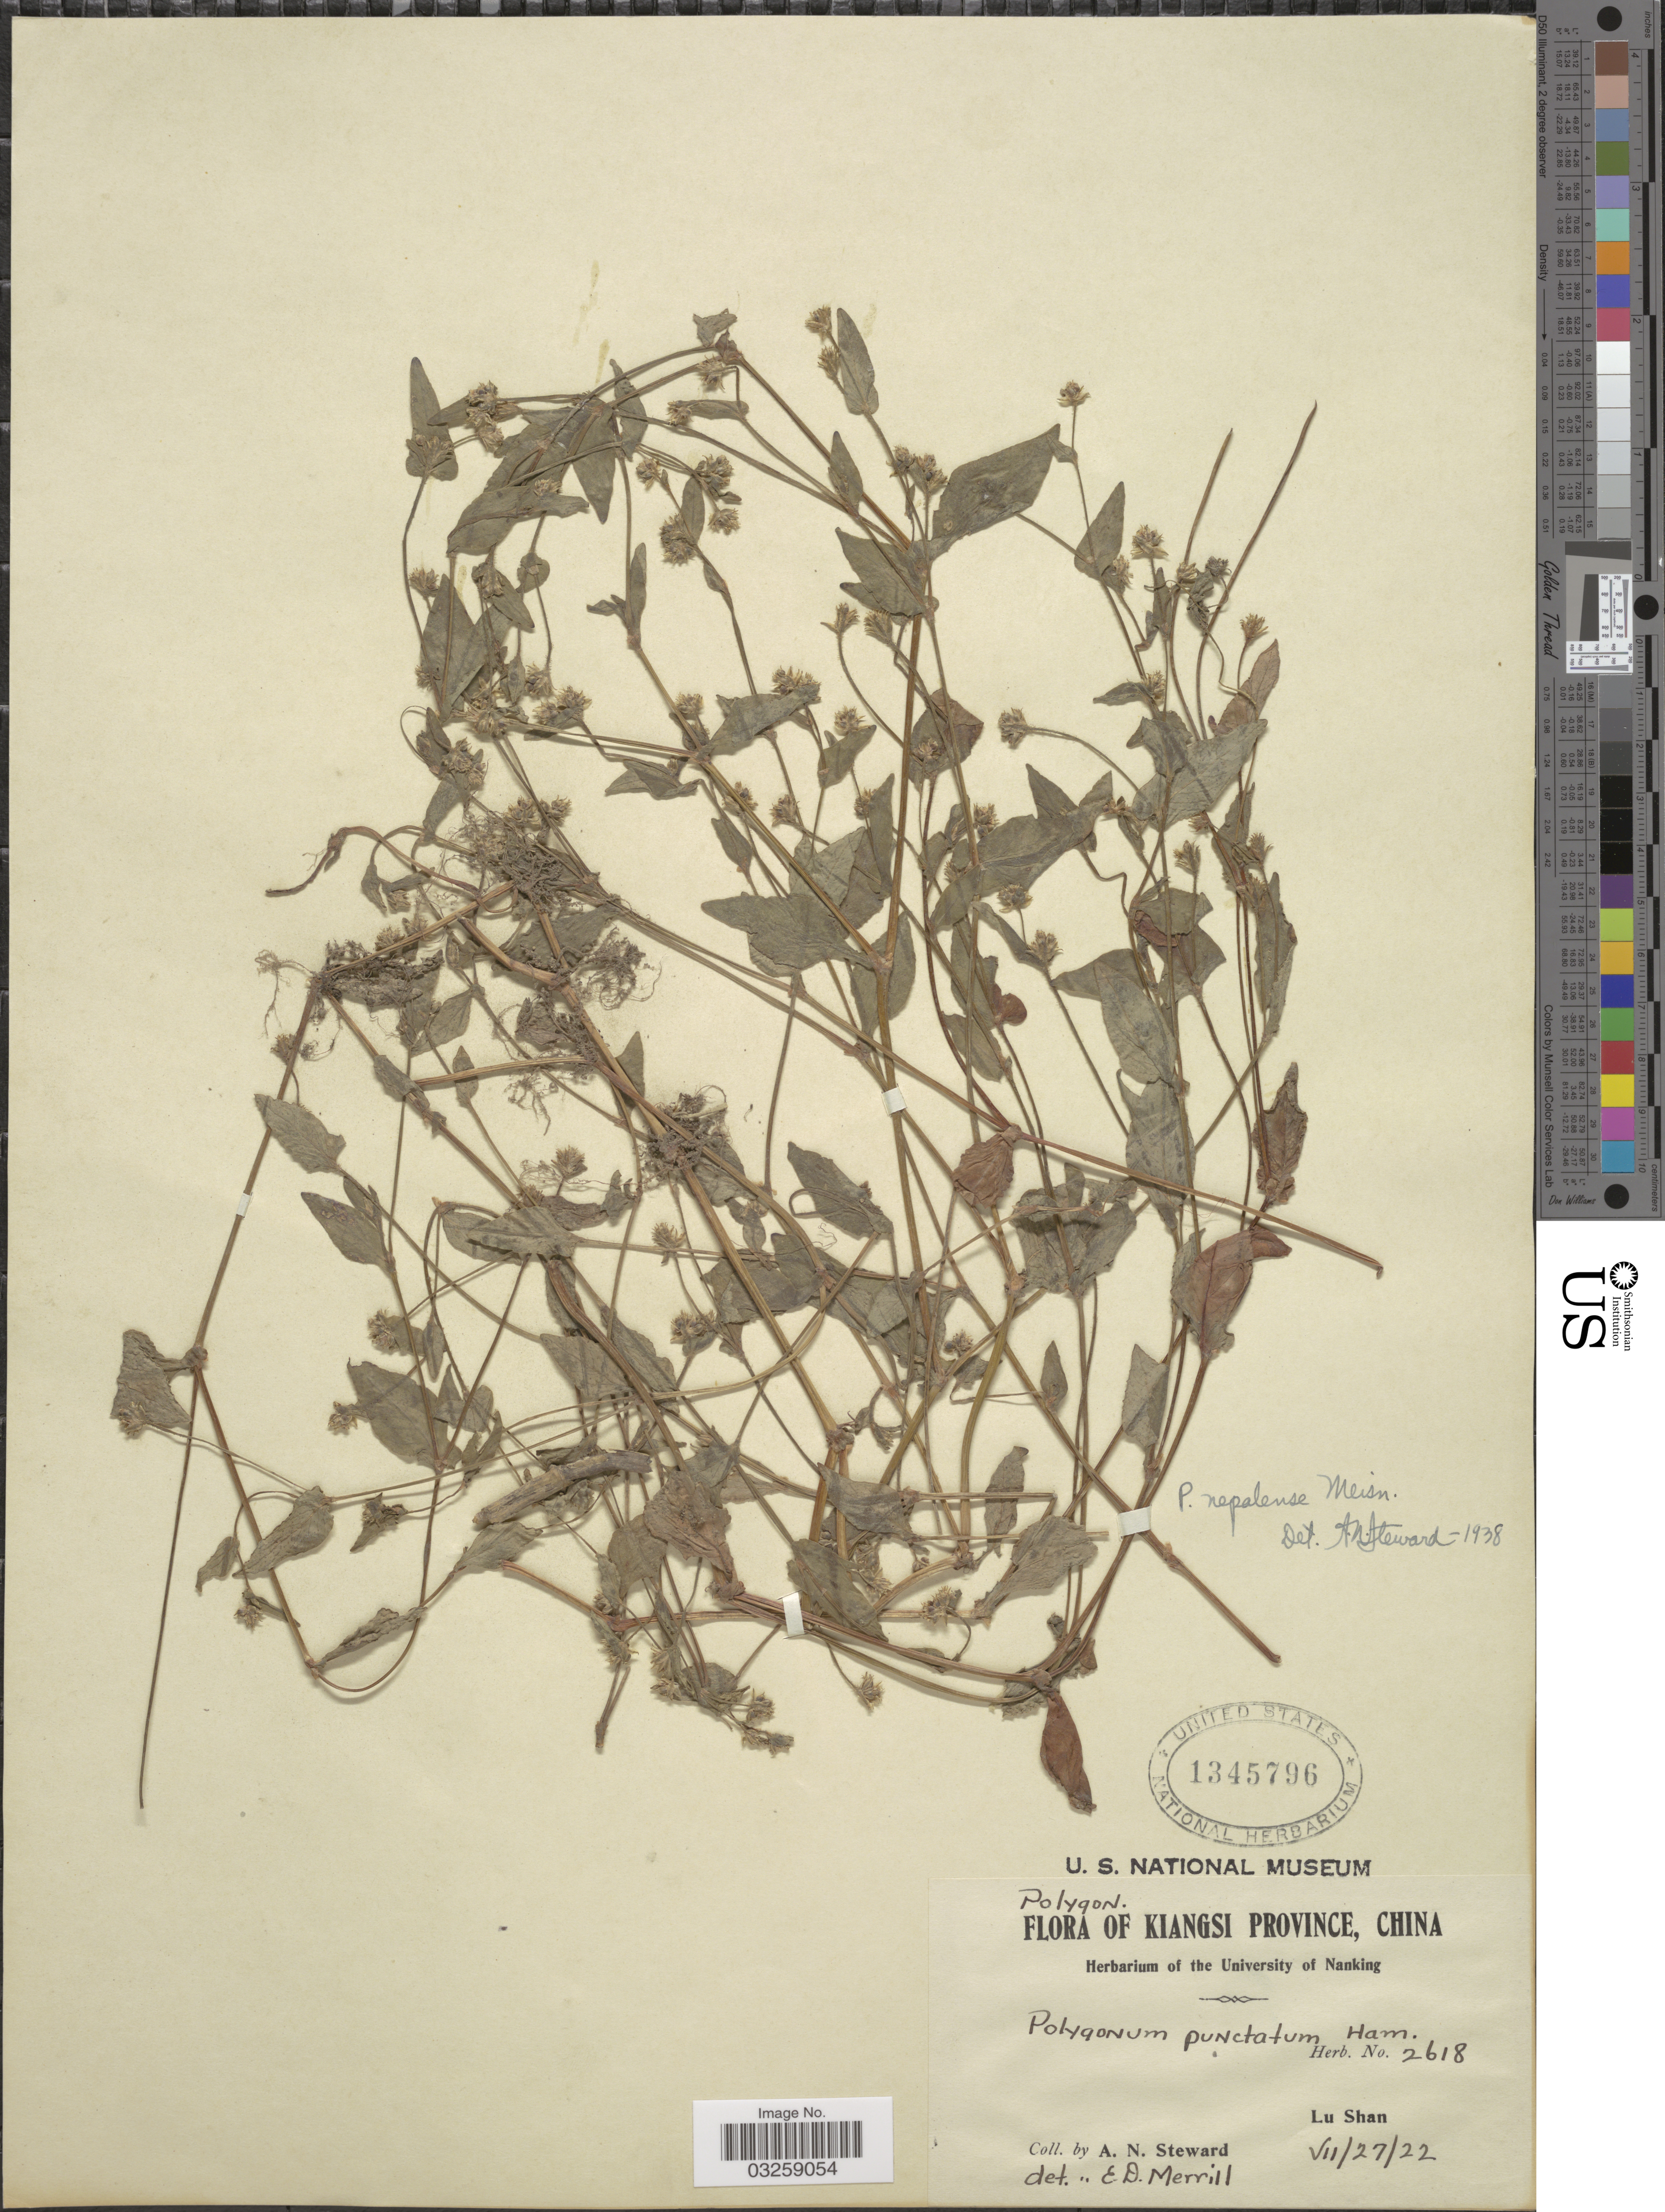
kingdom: Plantae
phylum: Tracheophyta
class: Magnoliopsida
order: Caryophyllales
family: Polygonaceae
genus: Polygonum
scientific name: Polygonum nepalense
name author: Meisn.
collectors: A. N. Steward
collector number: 2618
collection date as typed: Transcribed d/m/y: 27/7/22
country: China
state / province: Jiangxi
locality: Kiangsi Province. Lu Shan.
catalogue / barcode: US 1345796